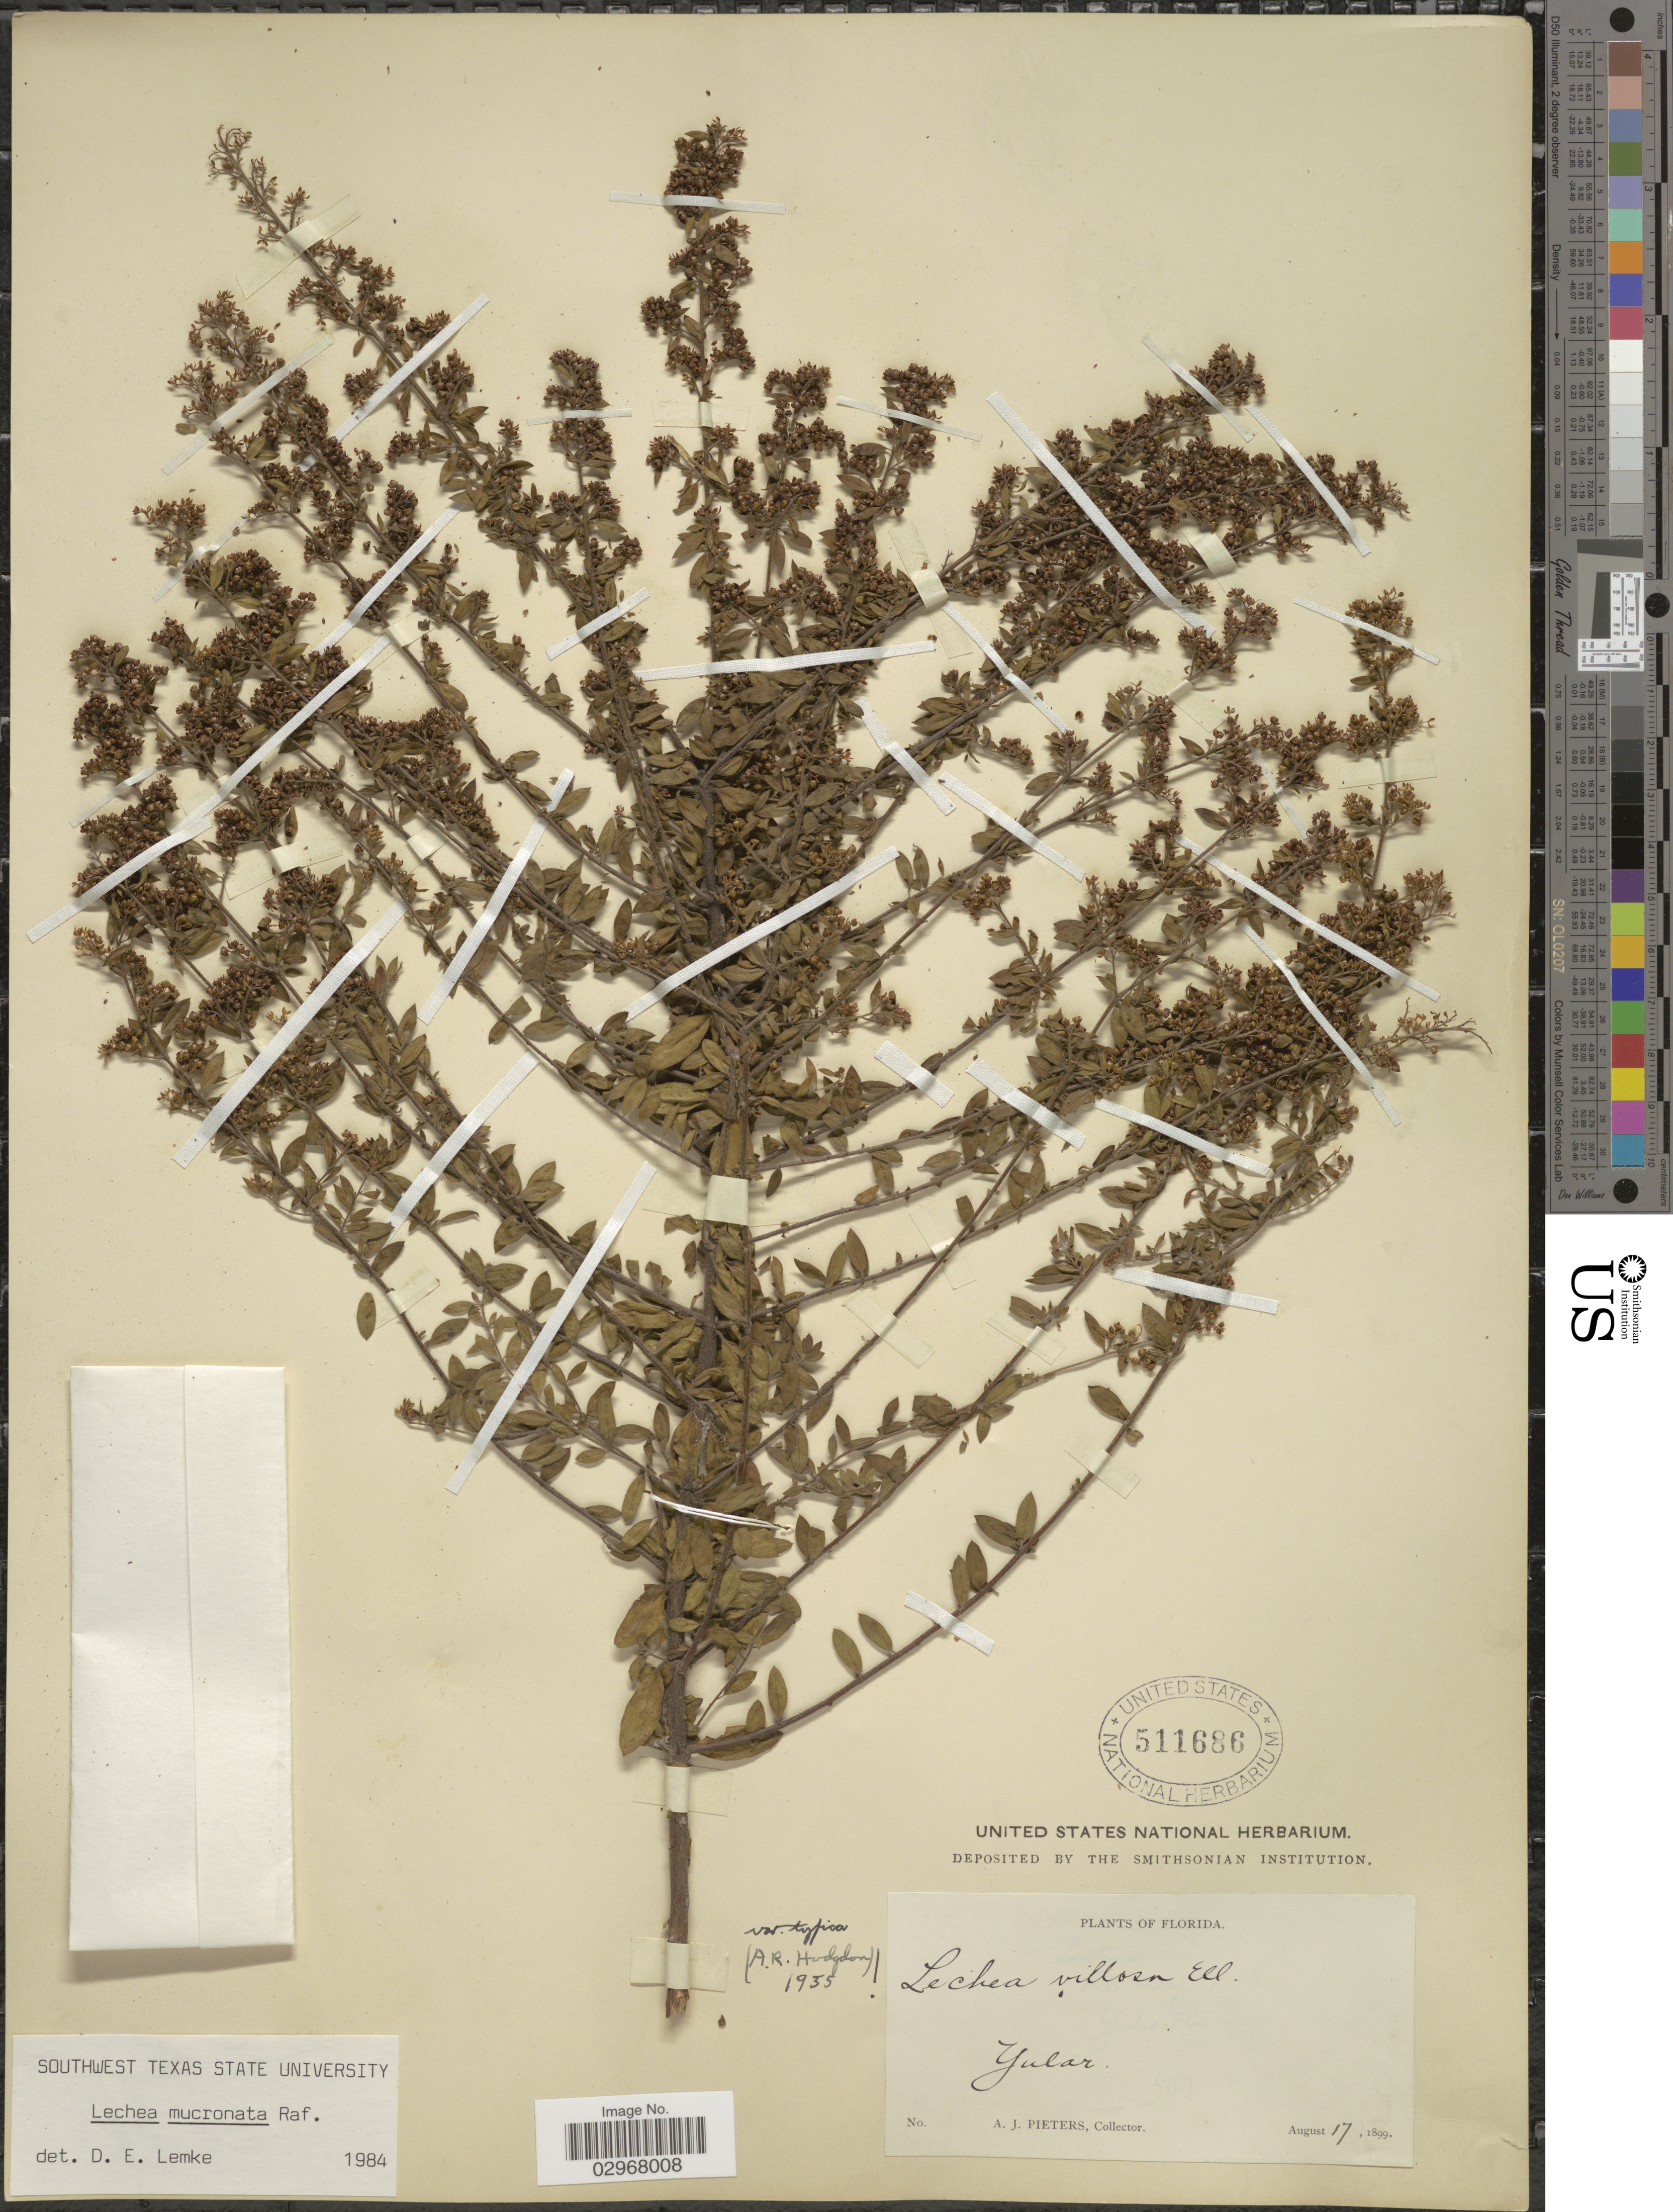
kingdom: Plantae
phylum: Tracheophyta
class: Magnoliopsida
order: Malvales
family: Cistaceae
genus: Lechea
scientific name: Lechea mucronata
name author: Raf.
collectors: A. Pieters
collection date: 1899-08-17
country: United States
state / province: Florida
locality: Yular.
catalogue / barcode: US 511686